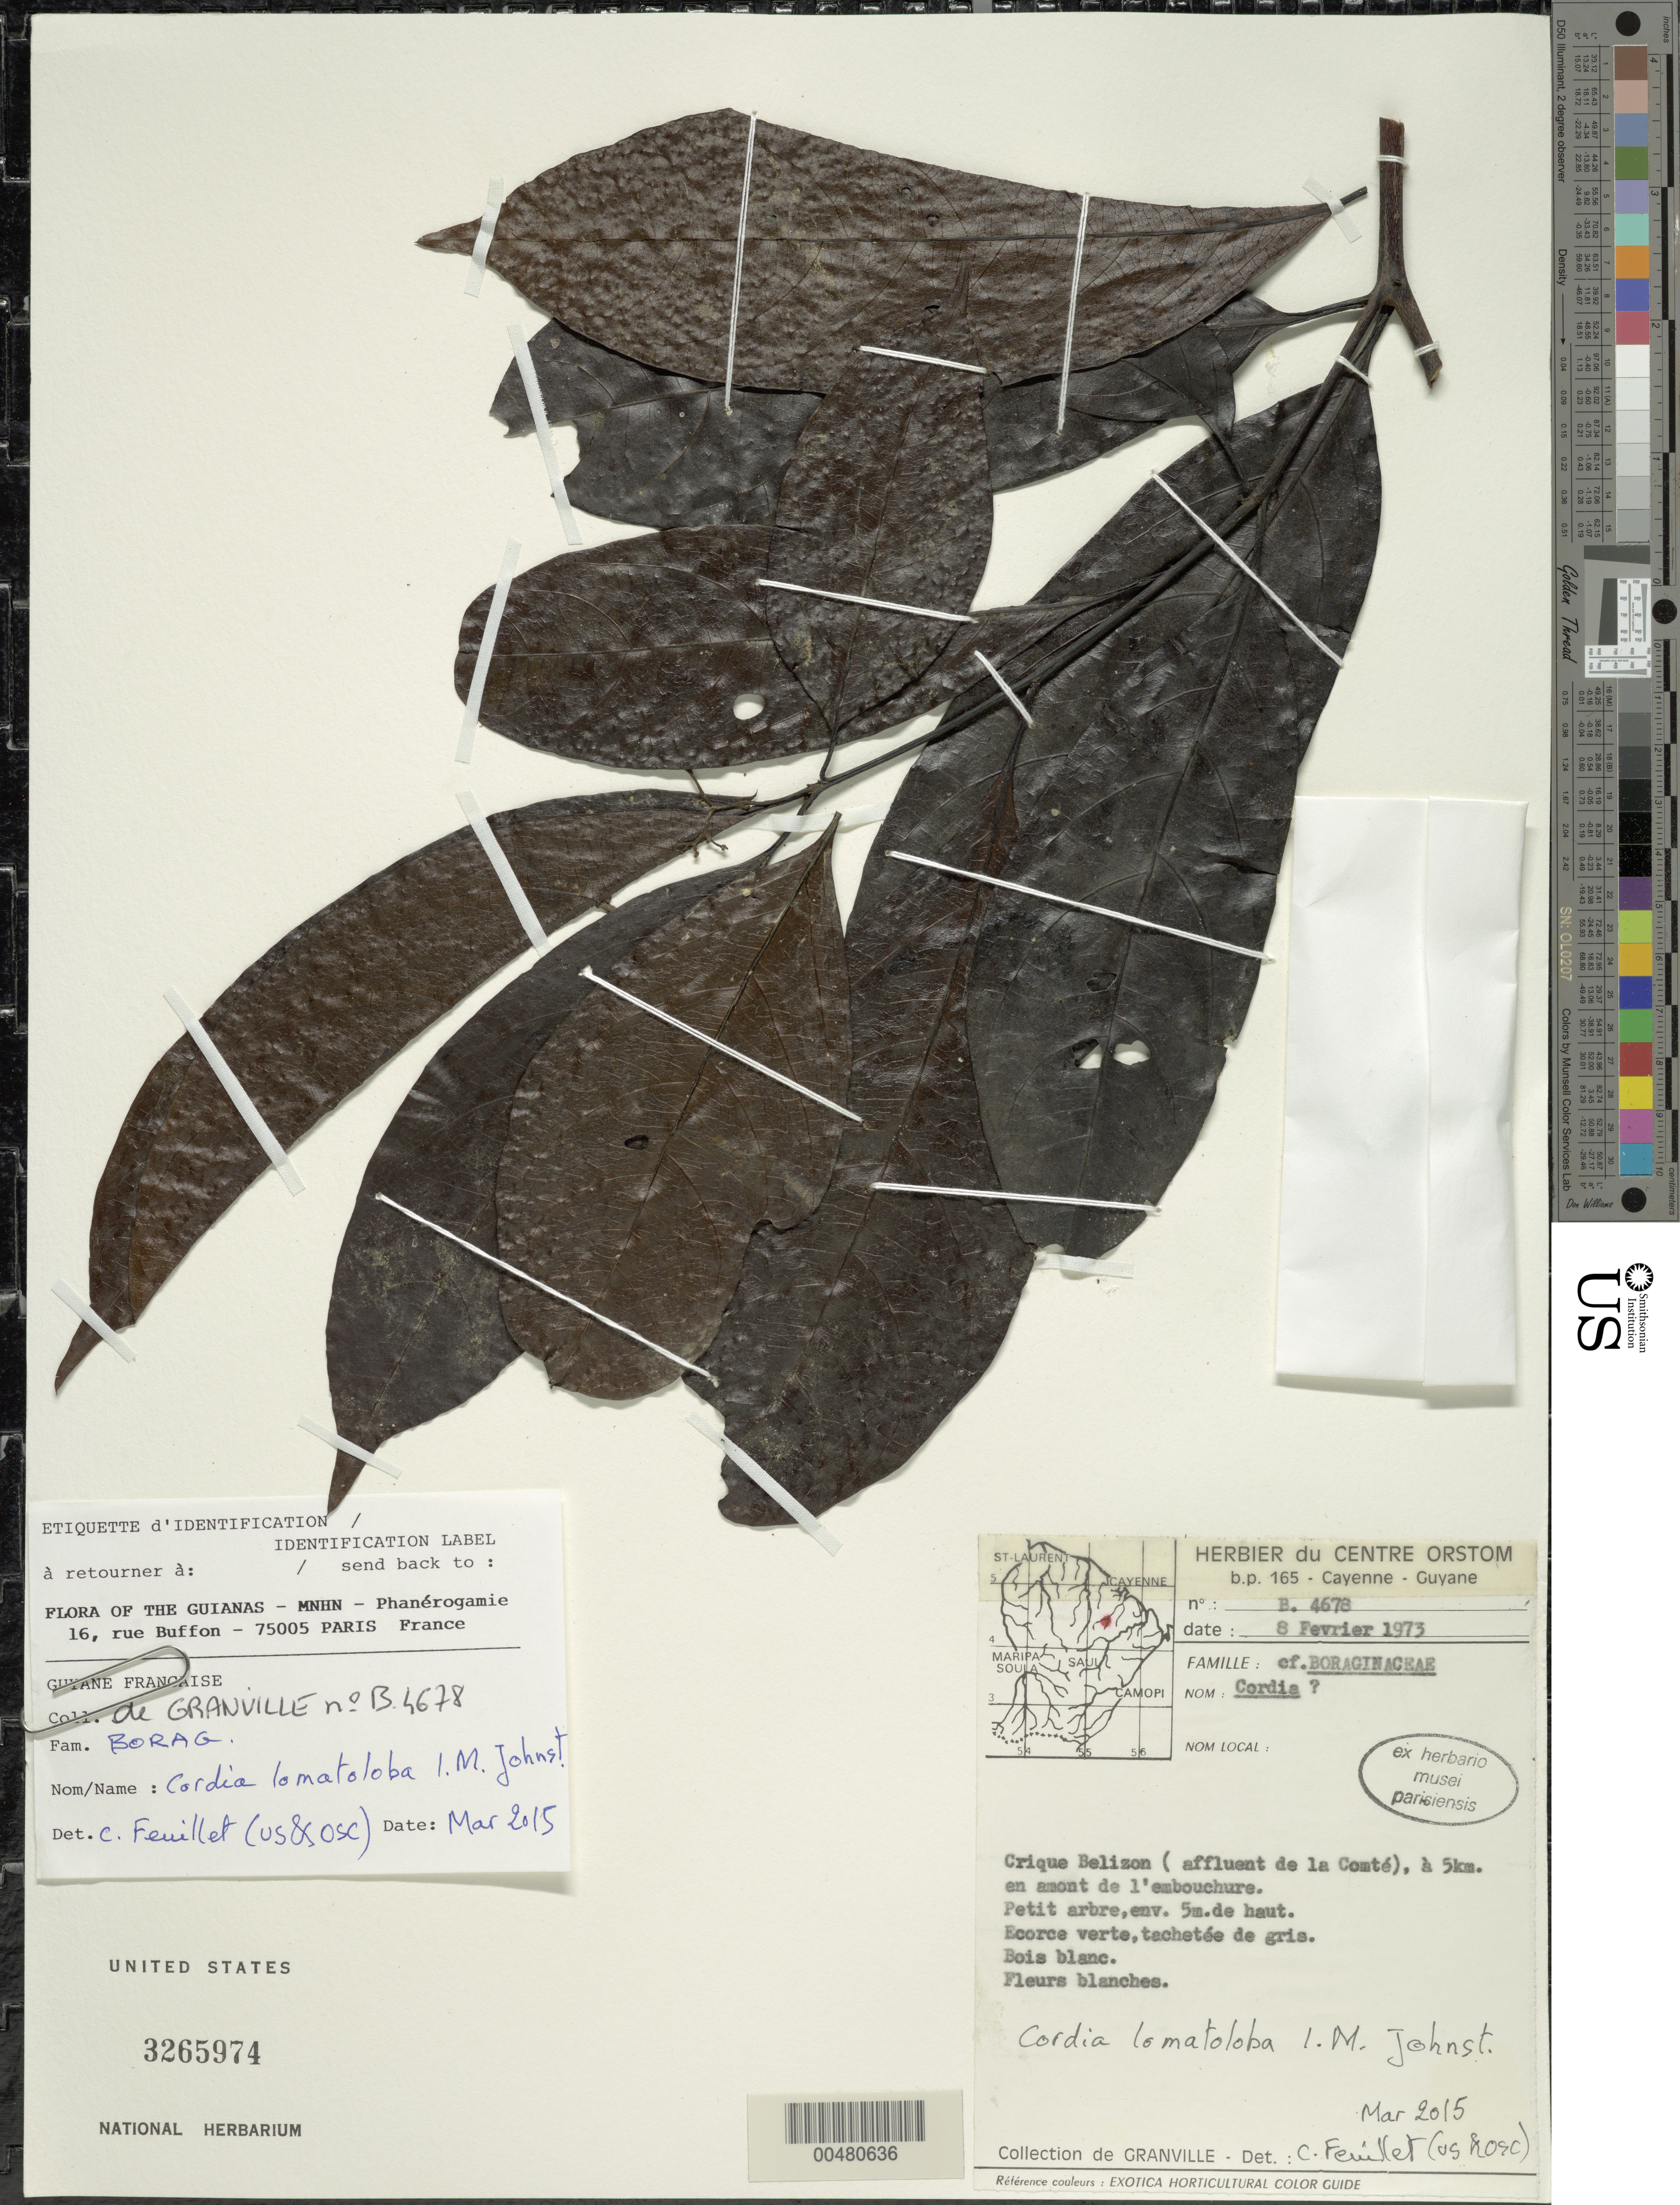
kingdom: Plantae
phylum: Tracheophyta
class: Magnoliopsida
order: Boraginales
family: Cordiaceae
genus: Cordia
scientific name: Cordia lomatoloba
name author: I.M. Johnst.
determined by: Feuillet, C.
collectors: J.-J. de Granville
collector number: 4678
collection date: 1973-02-08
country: French Guiana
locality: Crique Belizon (aflluent de la Comté) a 5km en amont de l'embouchure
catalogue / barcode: US 3265974